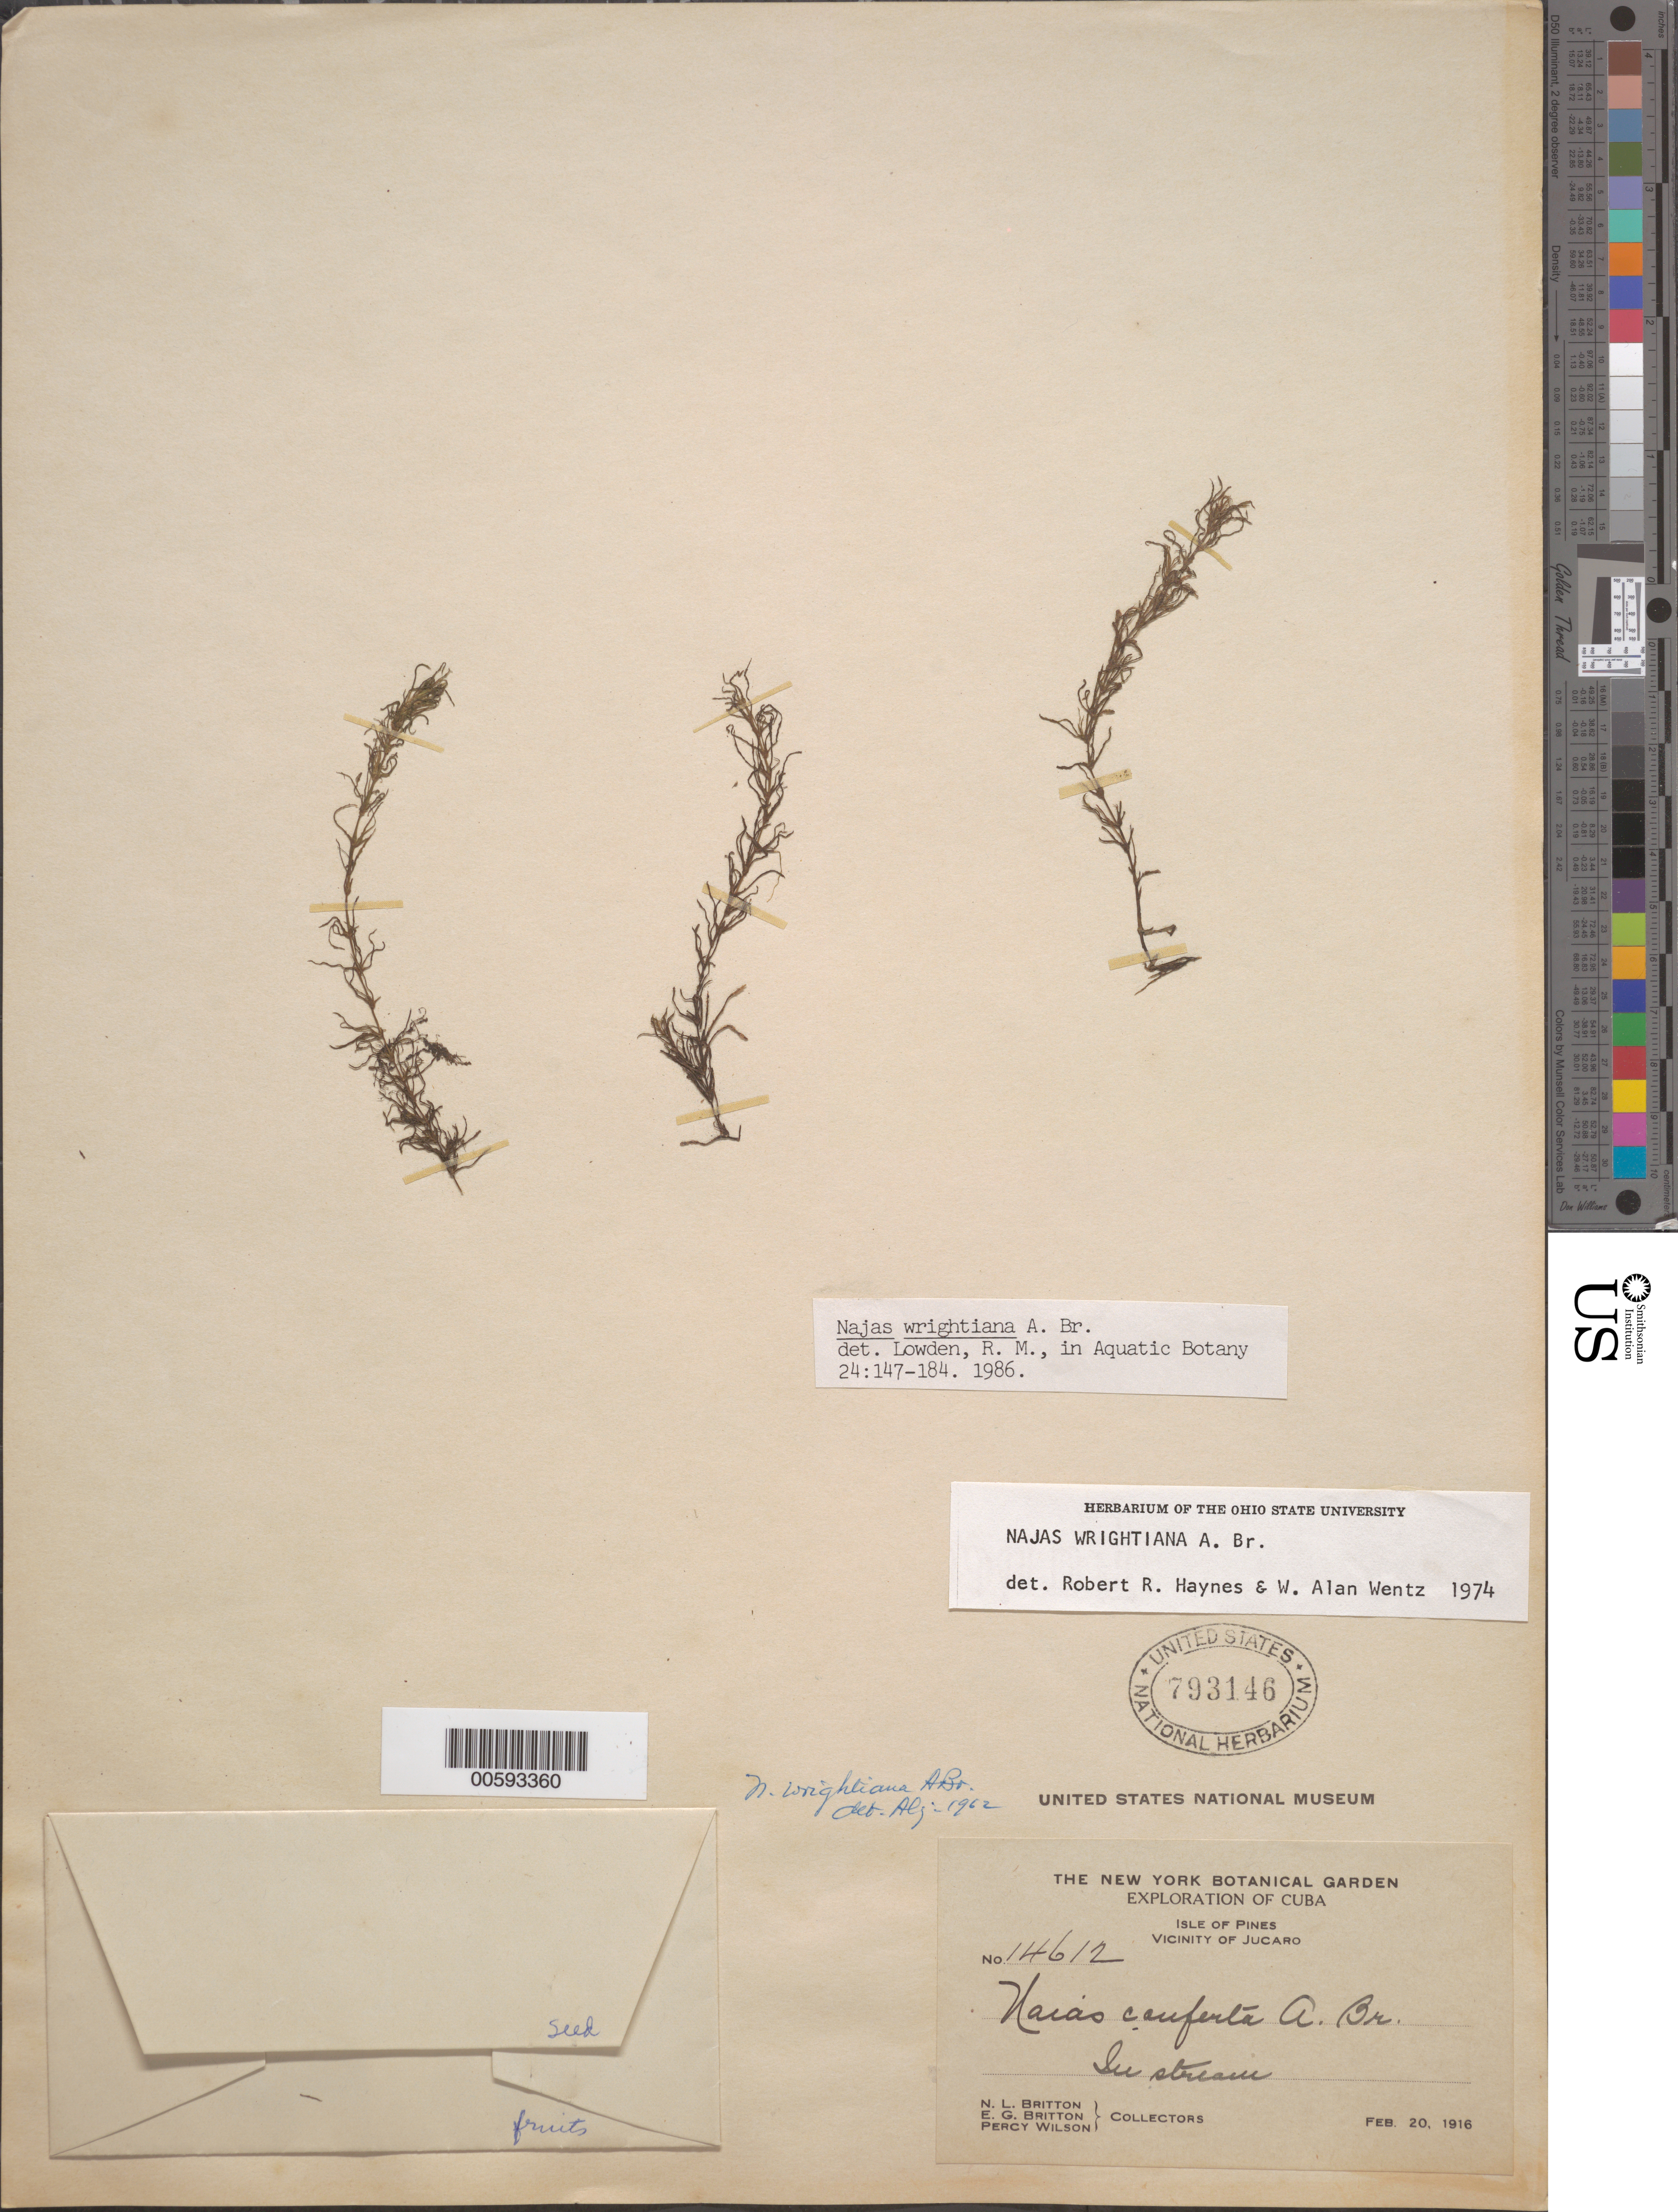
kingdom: Plantae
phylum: Tracheophyta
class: Liliopsida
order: Alismatales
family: Hydrocharitaceae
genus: Najas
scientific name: Najas wrightiana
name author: A. Braun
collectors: N. Britton, E. G. Britton & P. Wilson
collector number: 14612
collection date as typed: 20 Feb 1916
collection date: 1916-02-20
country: Cuba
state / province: Isla de La Juventud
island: Isla de La Juventud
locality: Jucaro. (Province originally recorded as Isla de Pinos.)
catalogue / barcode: US 793146